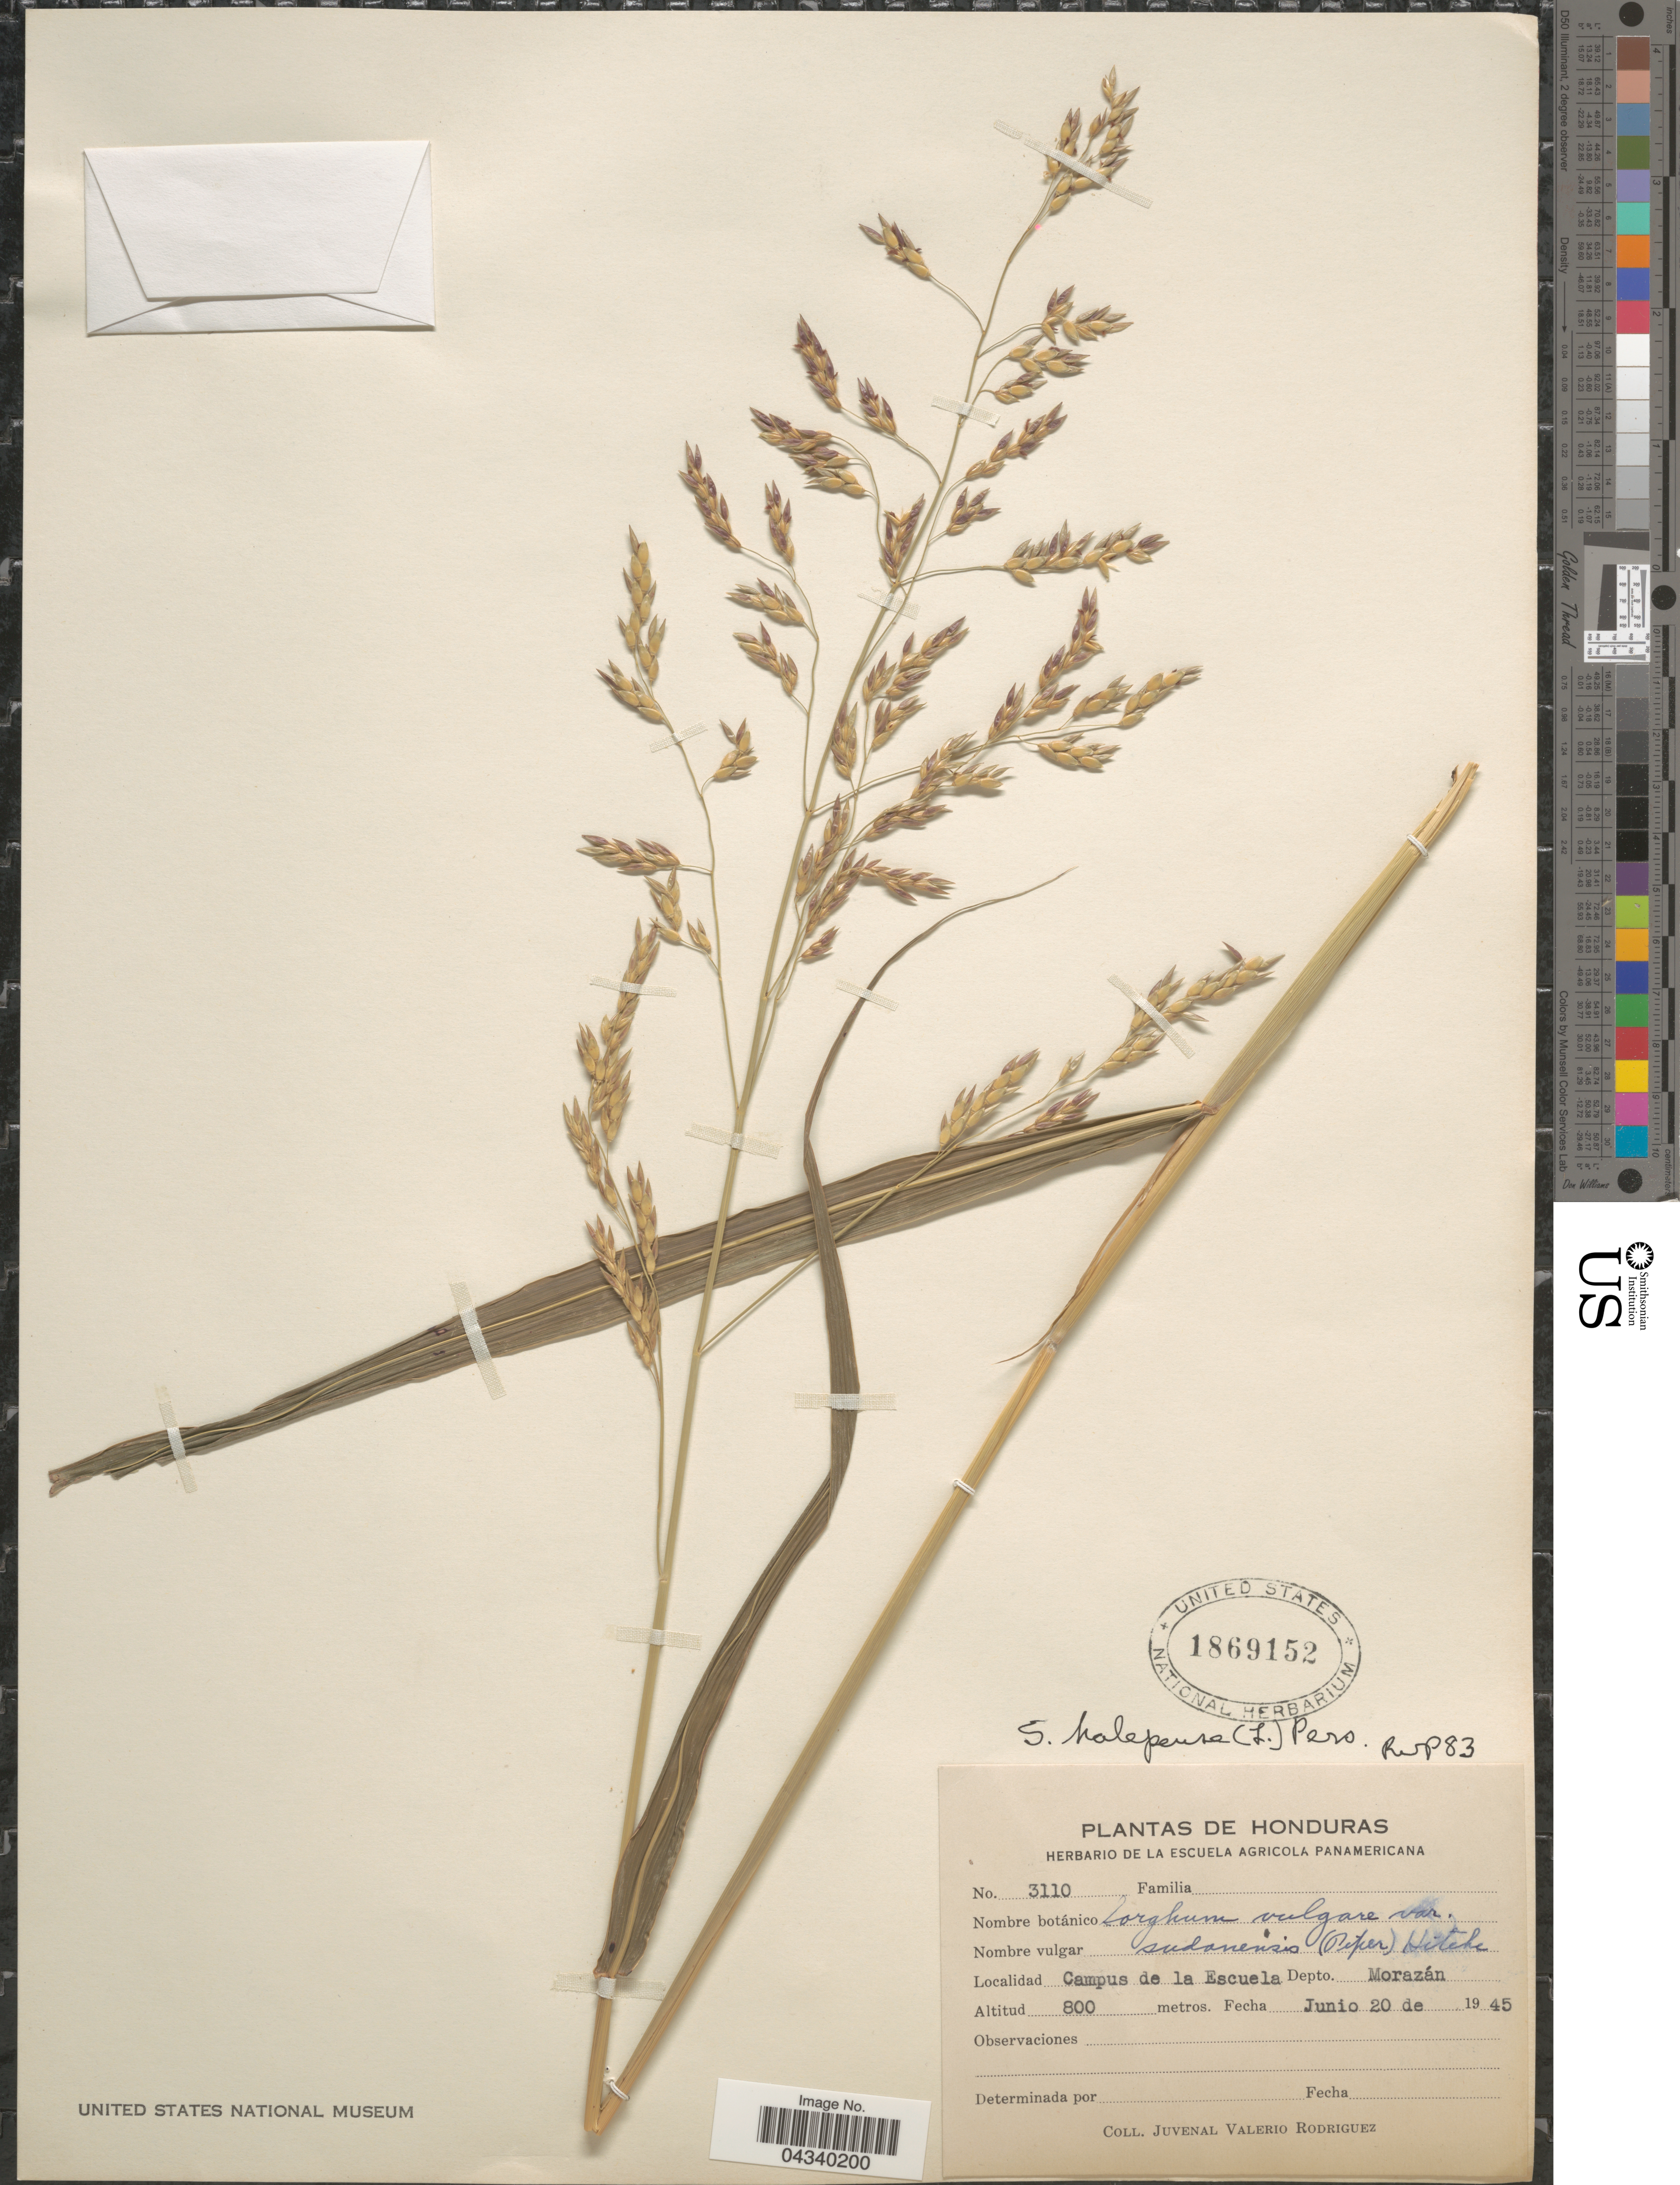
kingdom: Plantae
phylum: Tracheophyta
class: Liliopsida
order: Poales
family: Poaceae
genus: Sorghum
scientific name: Sorghum halepense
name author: (L.) Pers.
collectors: J. Valerio R.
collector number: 3110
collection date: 1945-06-20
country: Honduras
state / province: Fco. Morazán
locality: Campus de la Escuela. Depto. Morazán.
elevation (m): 800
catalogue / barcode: US 1869152